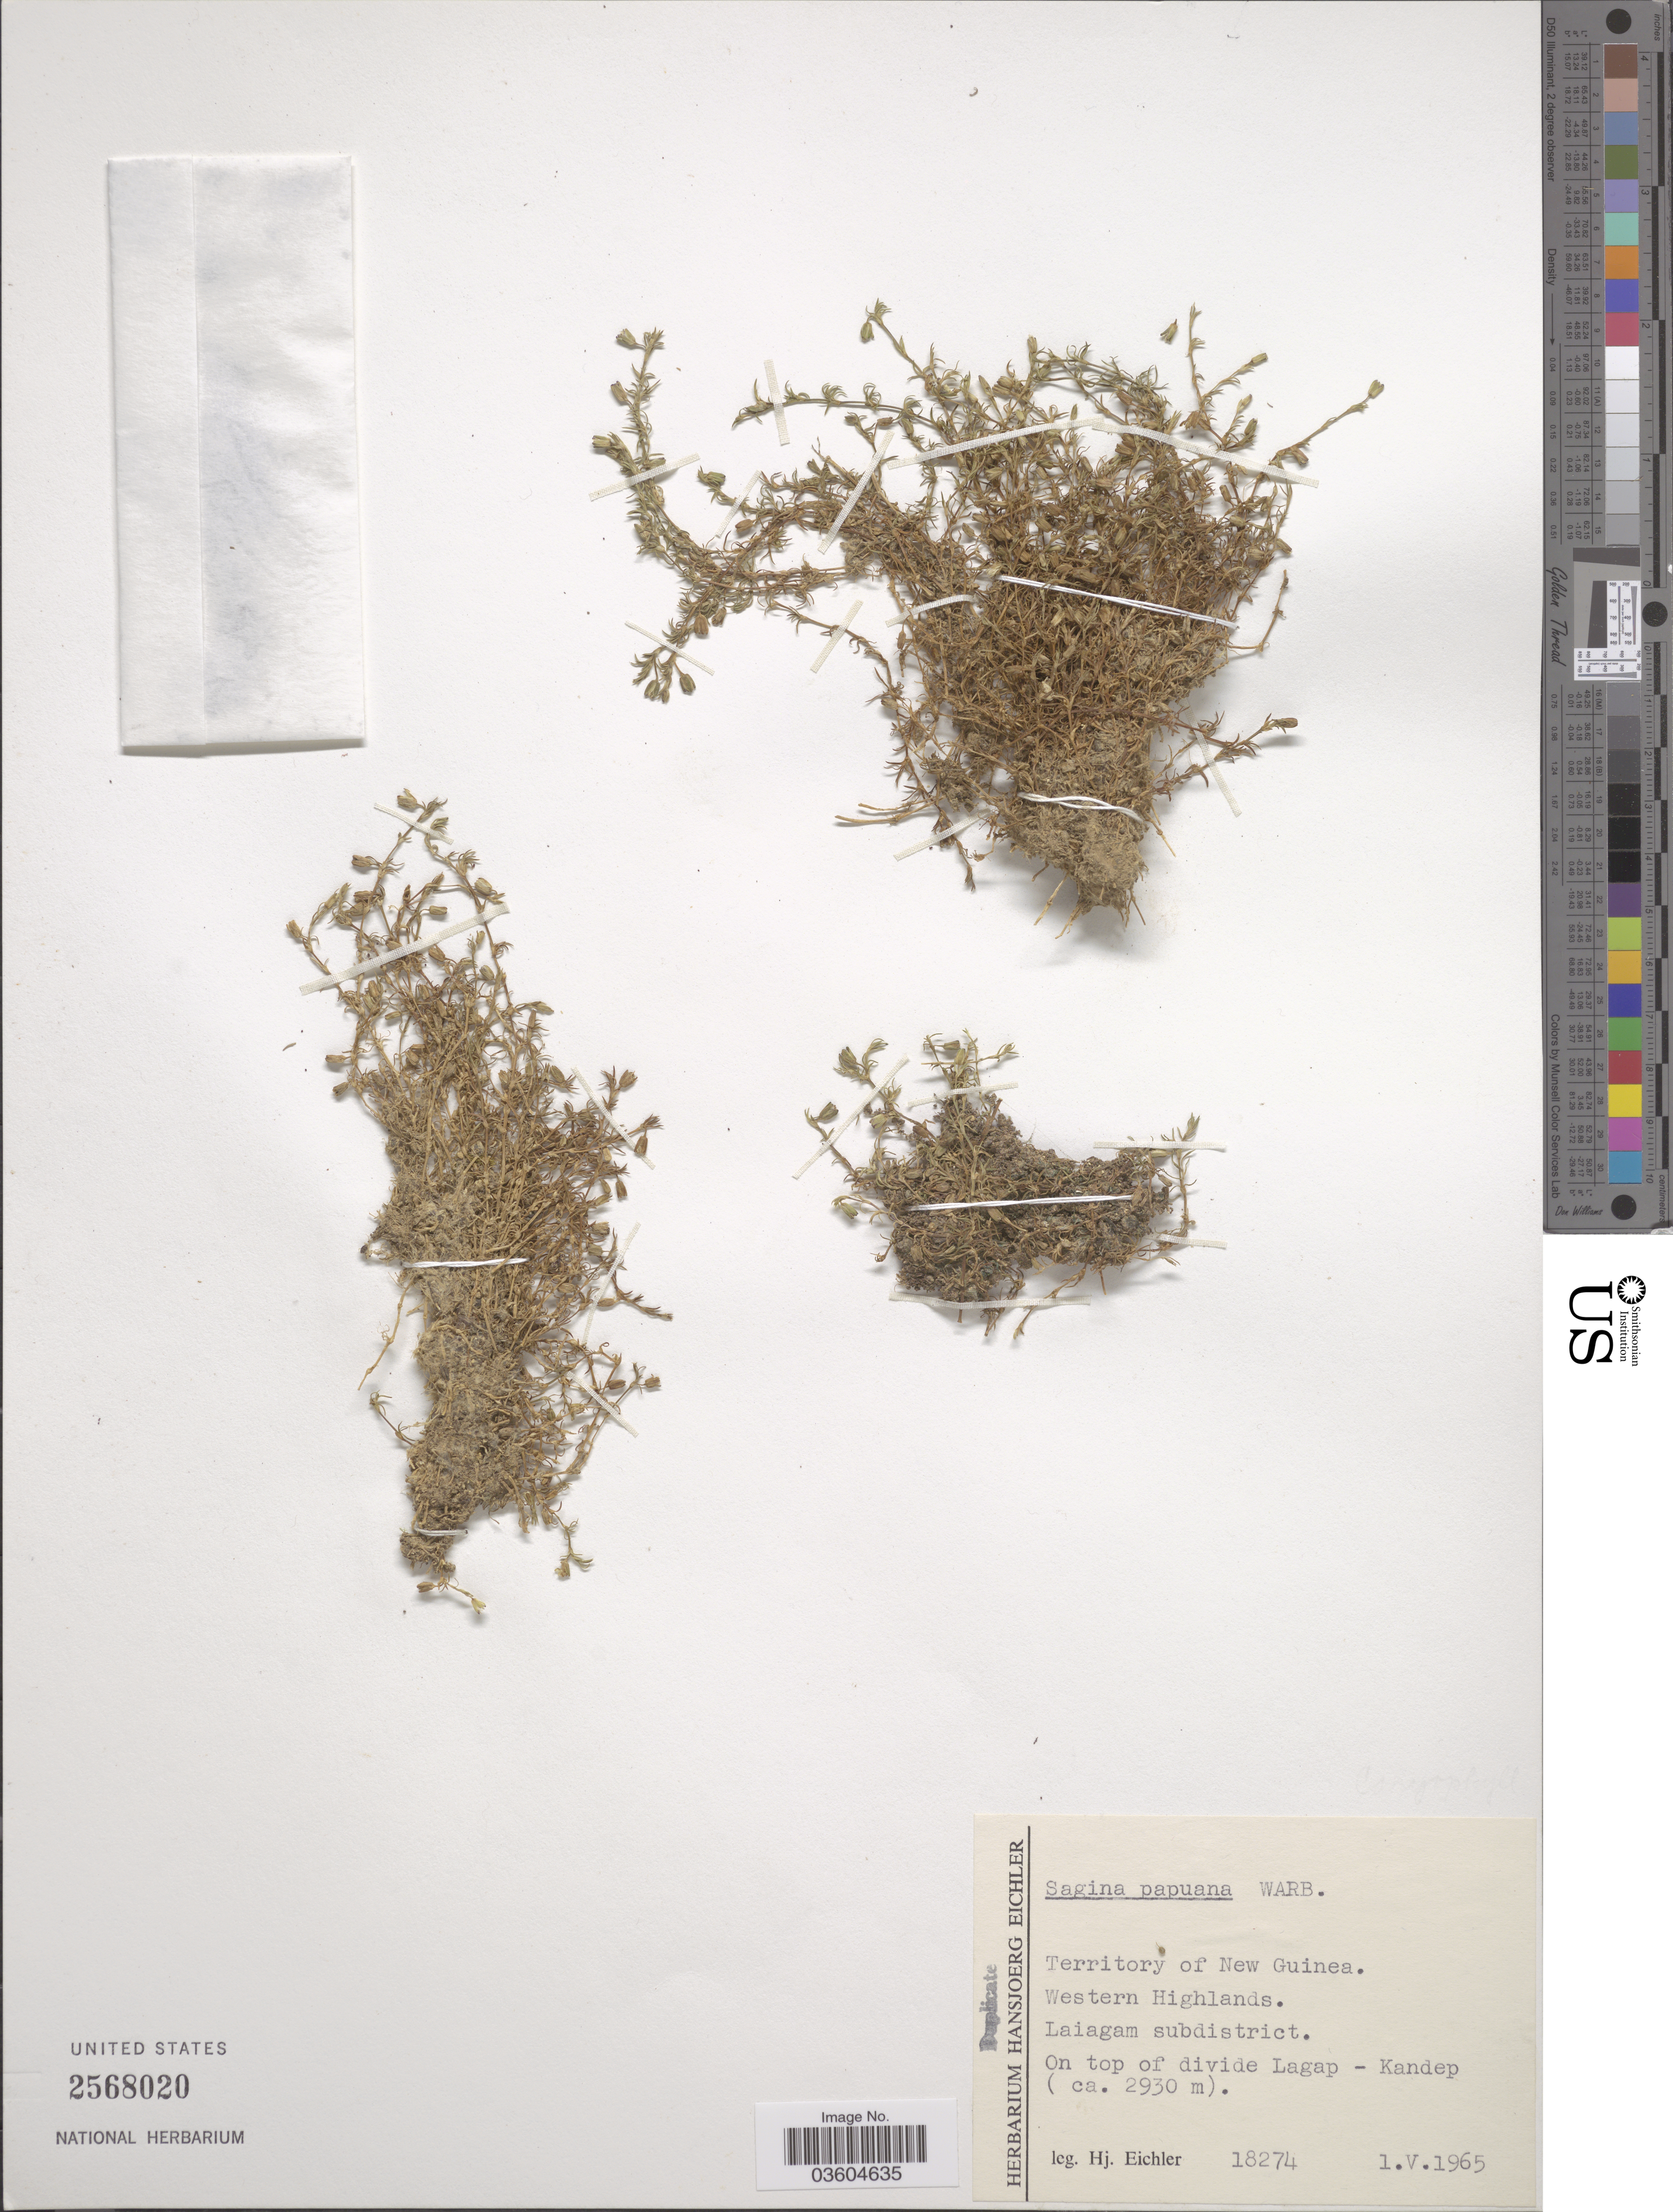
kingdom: Plantae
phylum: Tracheophyta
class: Magnoliopsida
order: Caryophyllales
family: Caryophyllaceae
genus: Sagina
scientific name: Sagina papuana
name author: Warb.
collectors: H. Eichler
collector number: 18274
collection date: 1965-05-01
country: Papua New Guinea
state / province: Western Highlands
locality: Territory of New Guinea. Laiagam subdistrict. On top of divide Lahap - Kandep.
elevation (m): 2930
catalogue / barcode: US 2568020